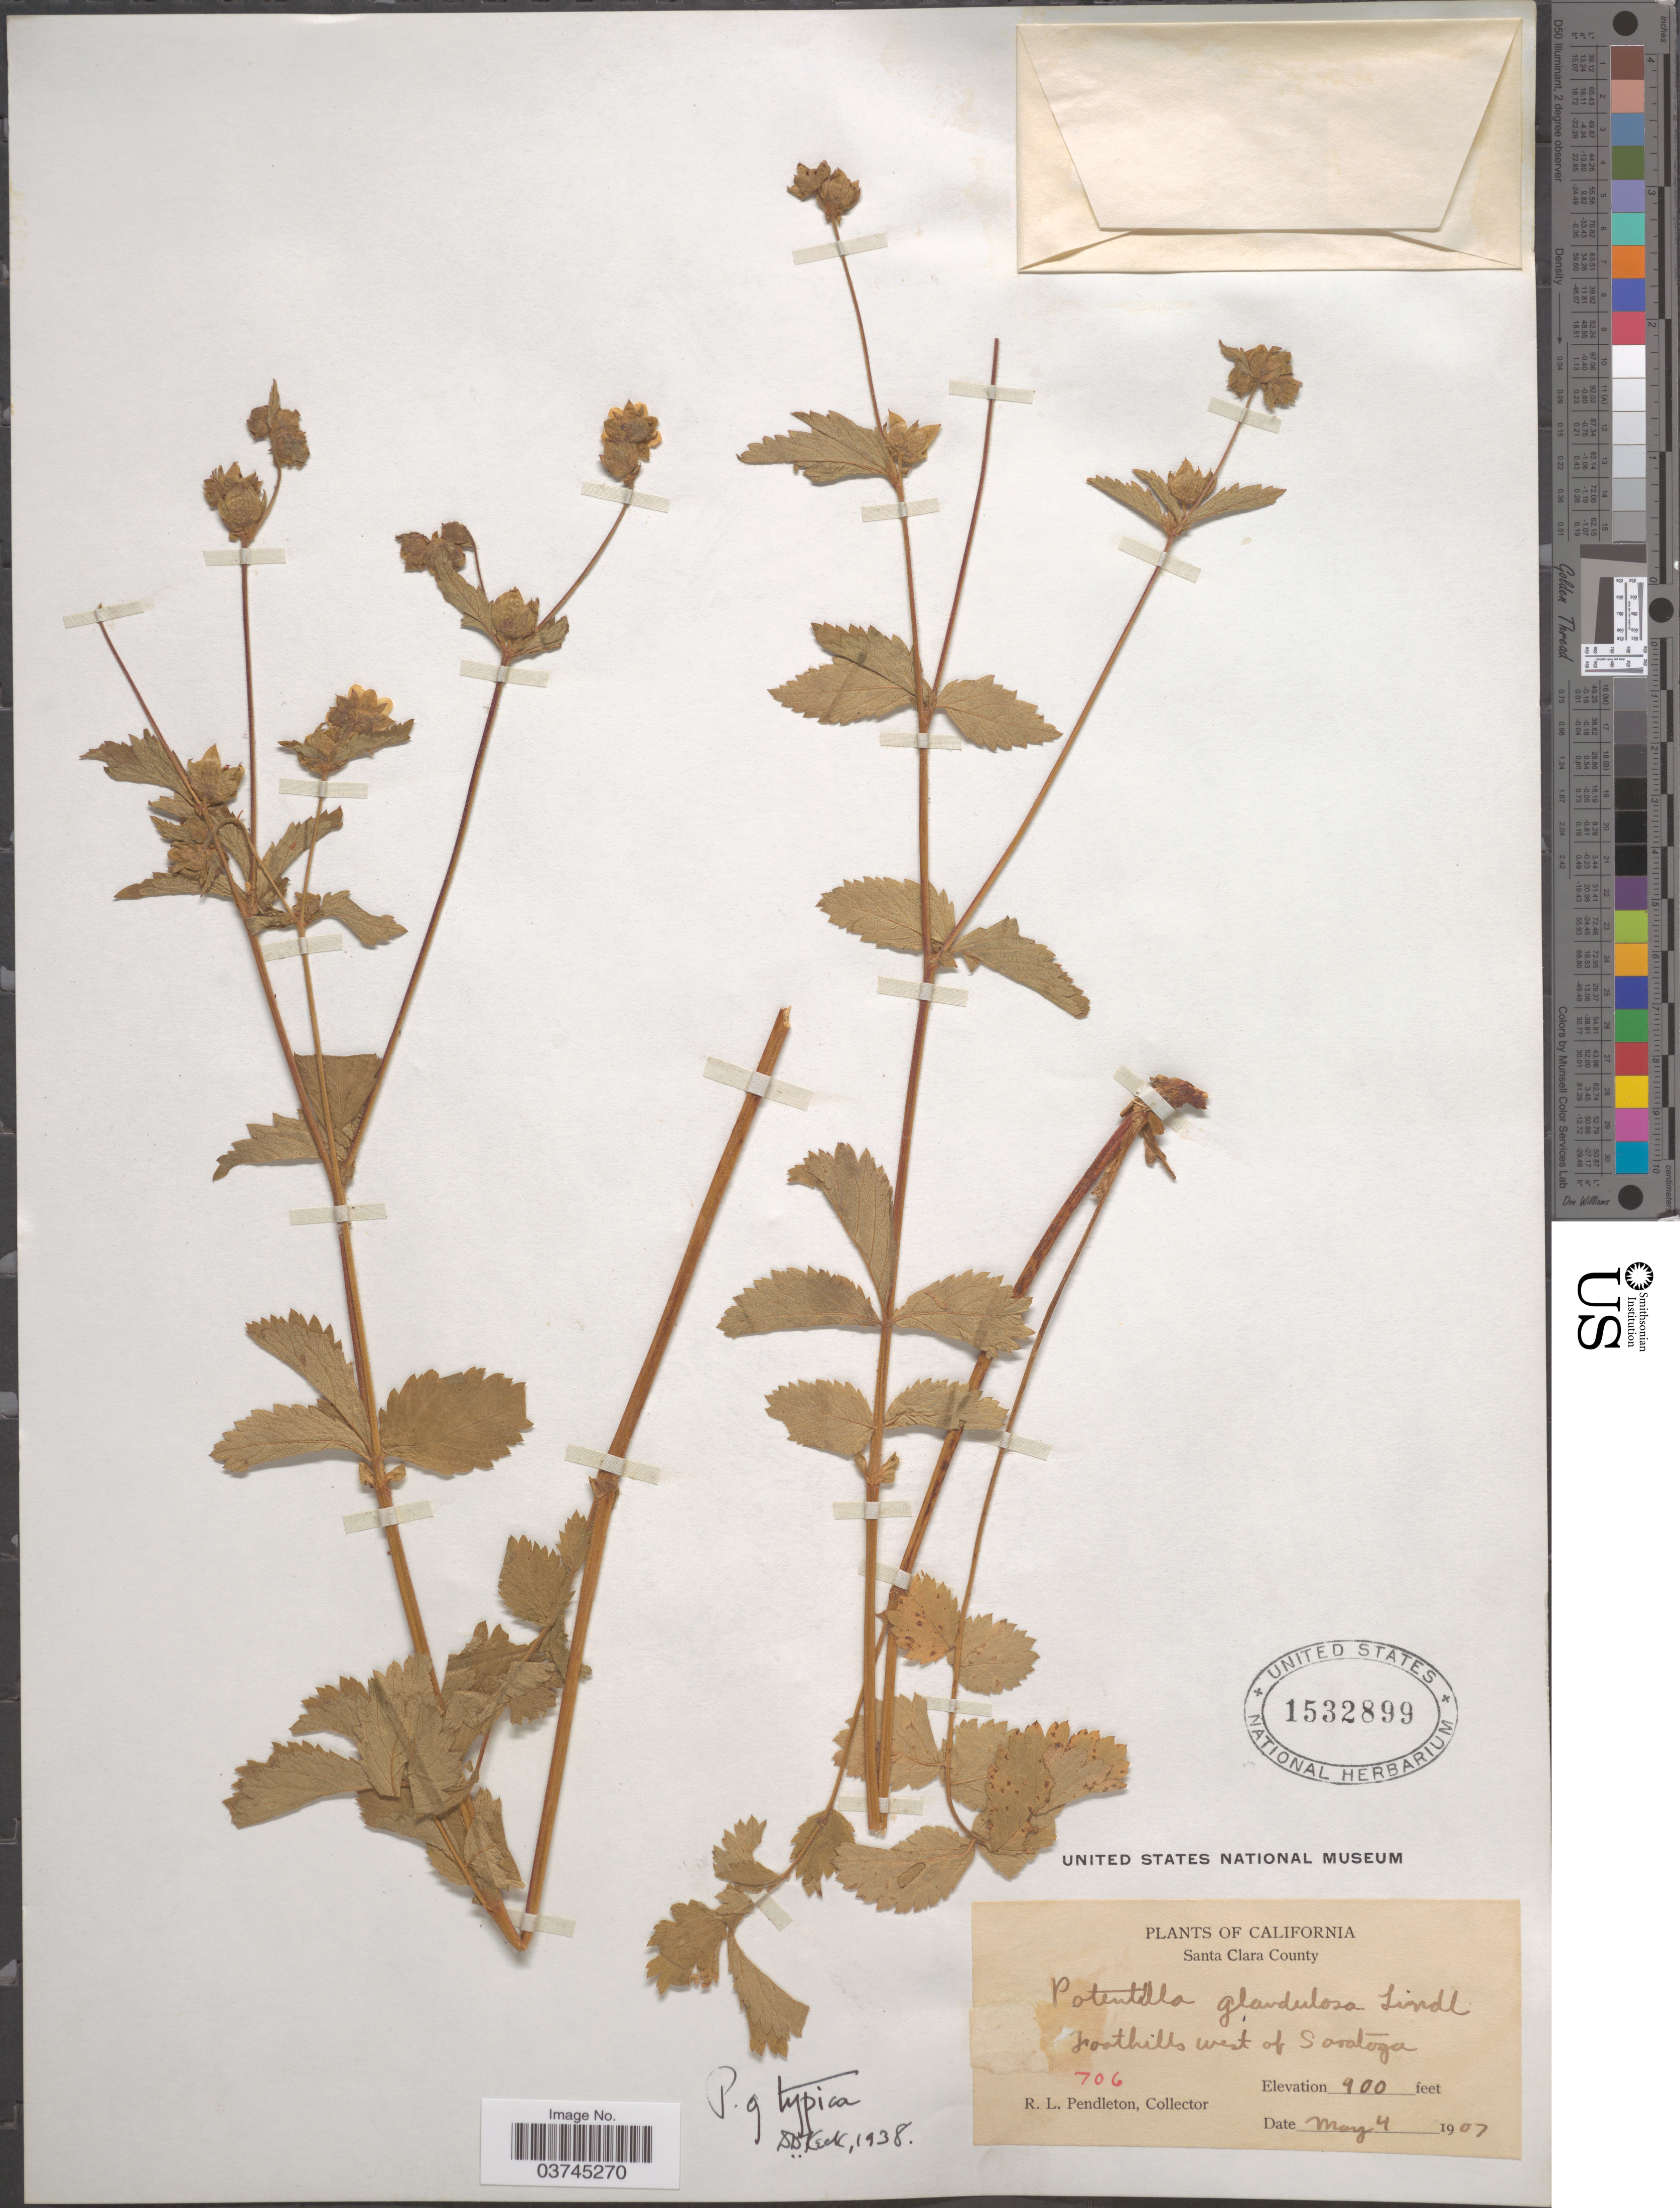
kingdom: Plantae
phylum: Tracheophyta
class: Magnoliopsida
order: Rosales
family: Rosaceae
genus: Drymocallis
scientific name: Drymocallis glandulosa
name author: (Lindl.) Rydb.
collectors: R. Pendleton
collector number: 706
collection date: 1907-05-04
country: United States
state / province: California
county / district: Santa Clara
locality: Santa Clara County. Foothills west of Saratoga.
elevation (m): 274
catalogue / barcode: US 1532899